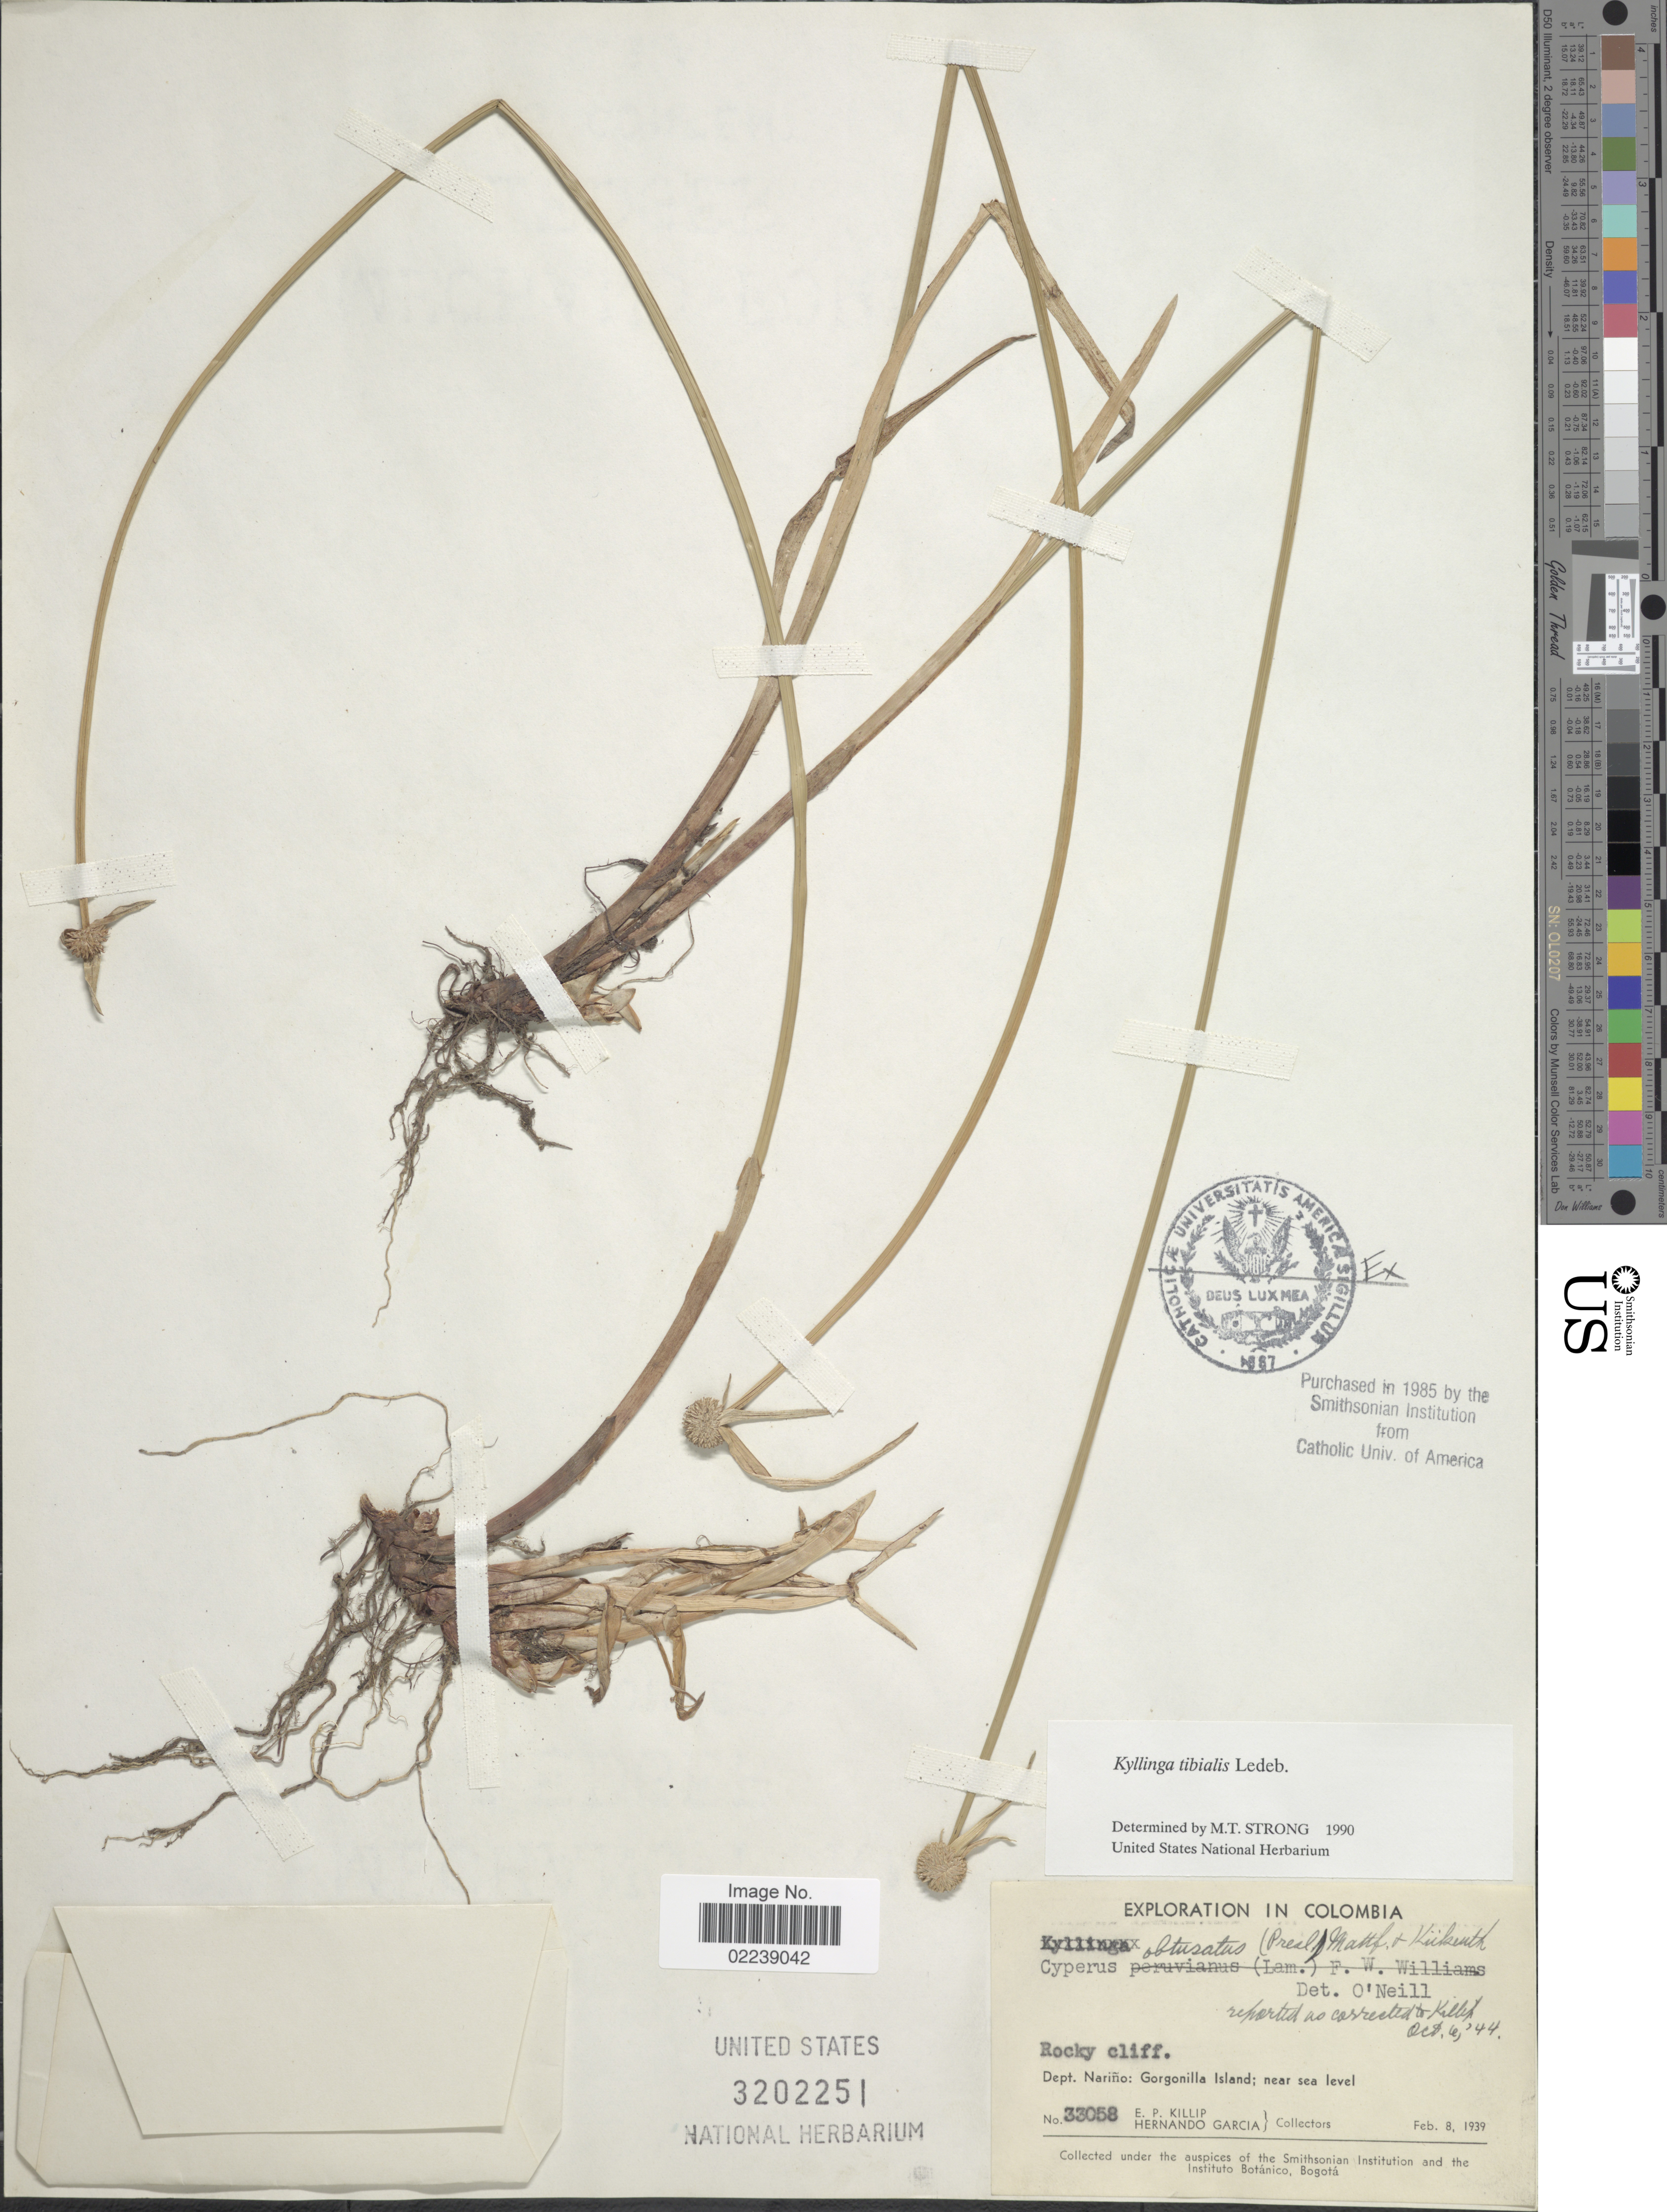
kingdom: Plantae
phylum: Tracheophyta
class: Liliopsida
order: Poales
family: Cyperaceae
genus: Cyperus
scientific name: Cyperus tibialis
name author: (Poit. ex Ledeb.) Govaerts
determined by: Strong, Mark T., (BOT), Smithsonian Institution - National Museum of Natural History (UNITED STATES)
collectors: E. P. Killip & H. Garcia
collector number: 33058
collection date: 1939-02-08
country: Colombia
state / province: Nariño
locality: Gorgonilla Island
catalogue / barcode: US 3202251